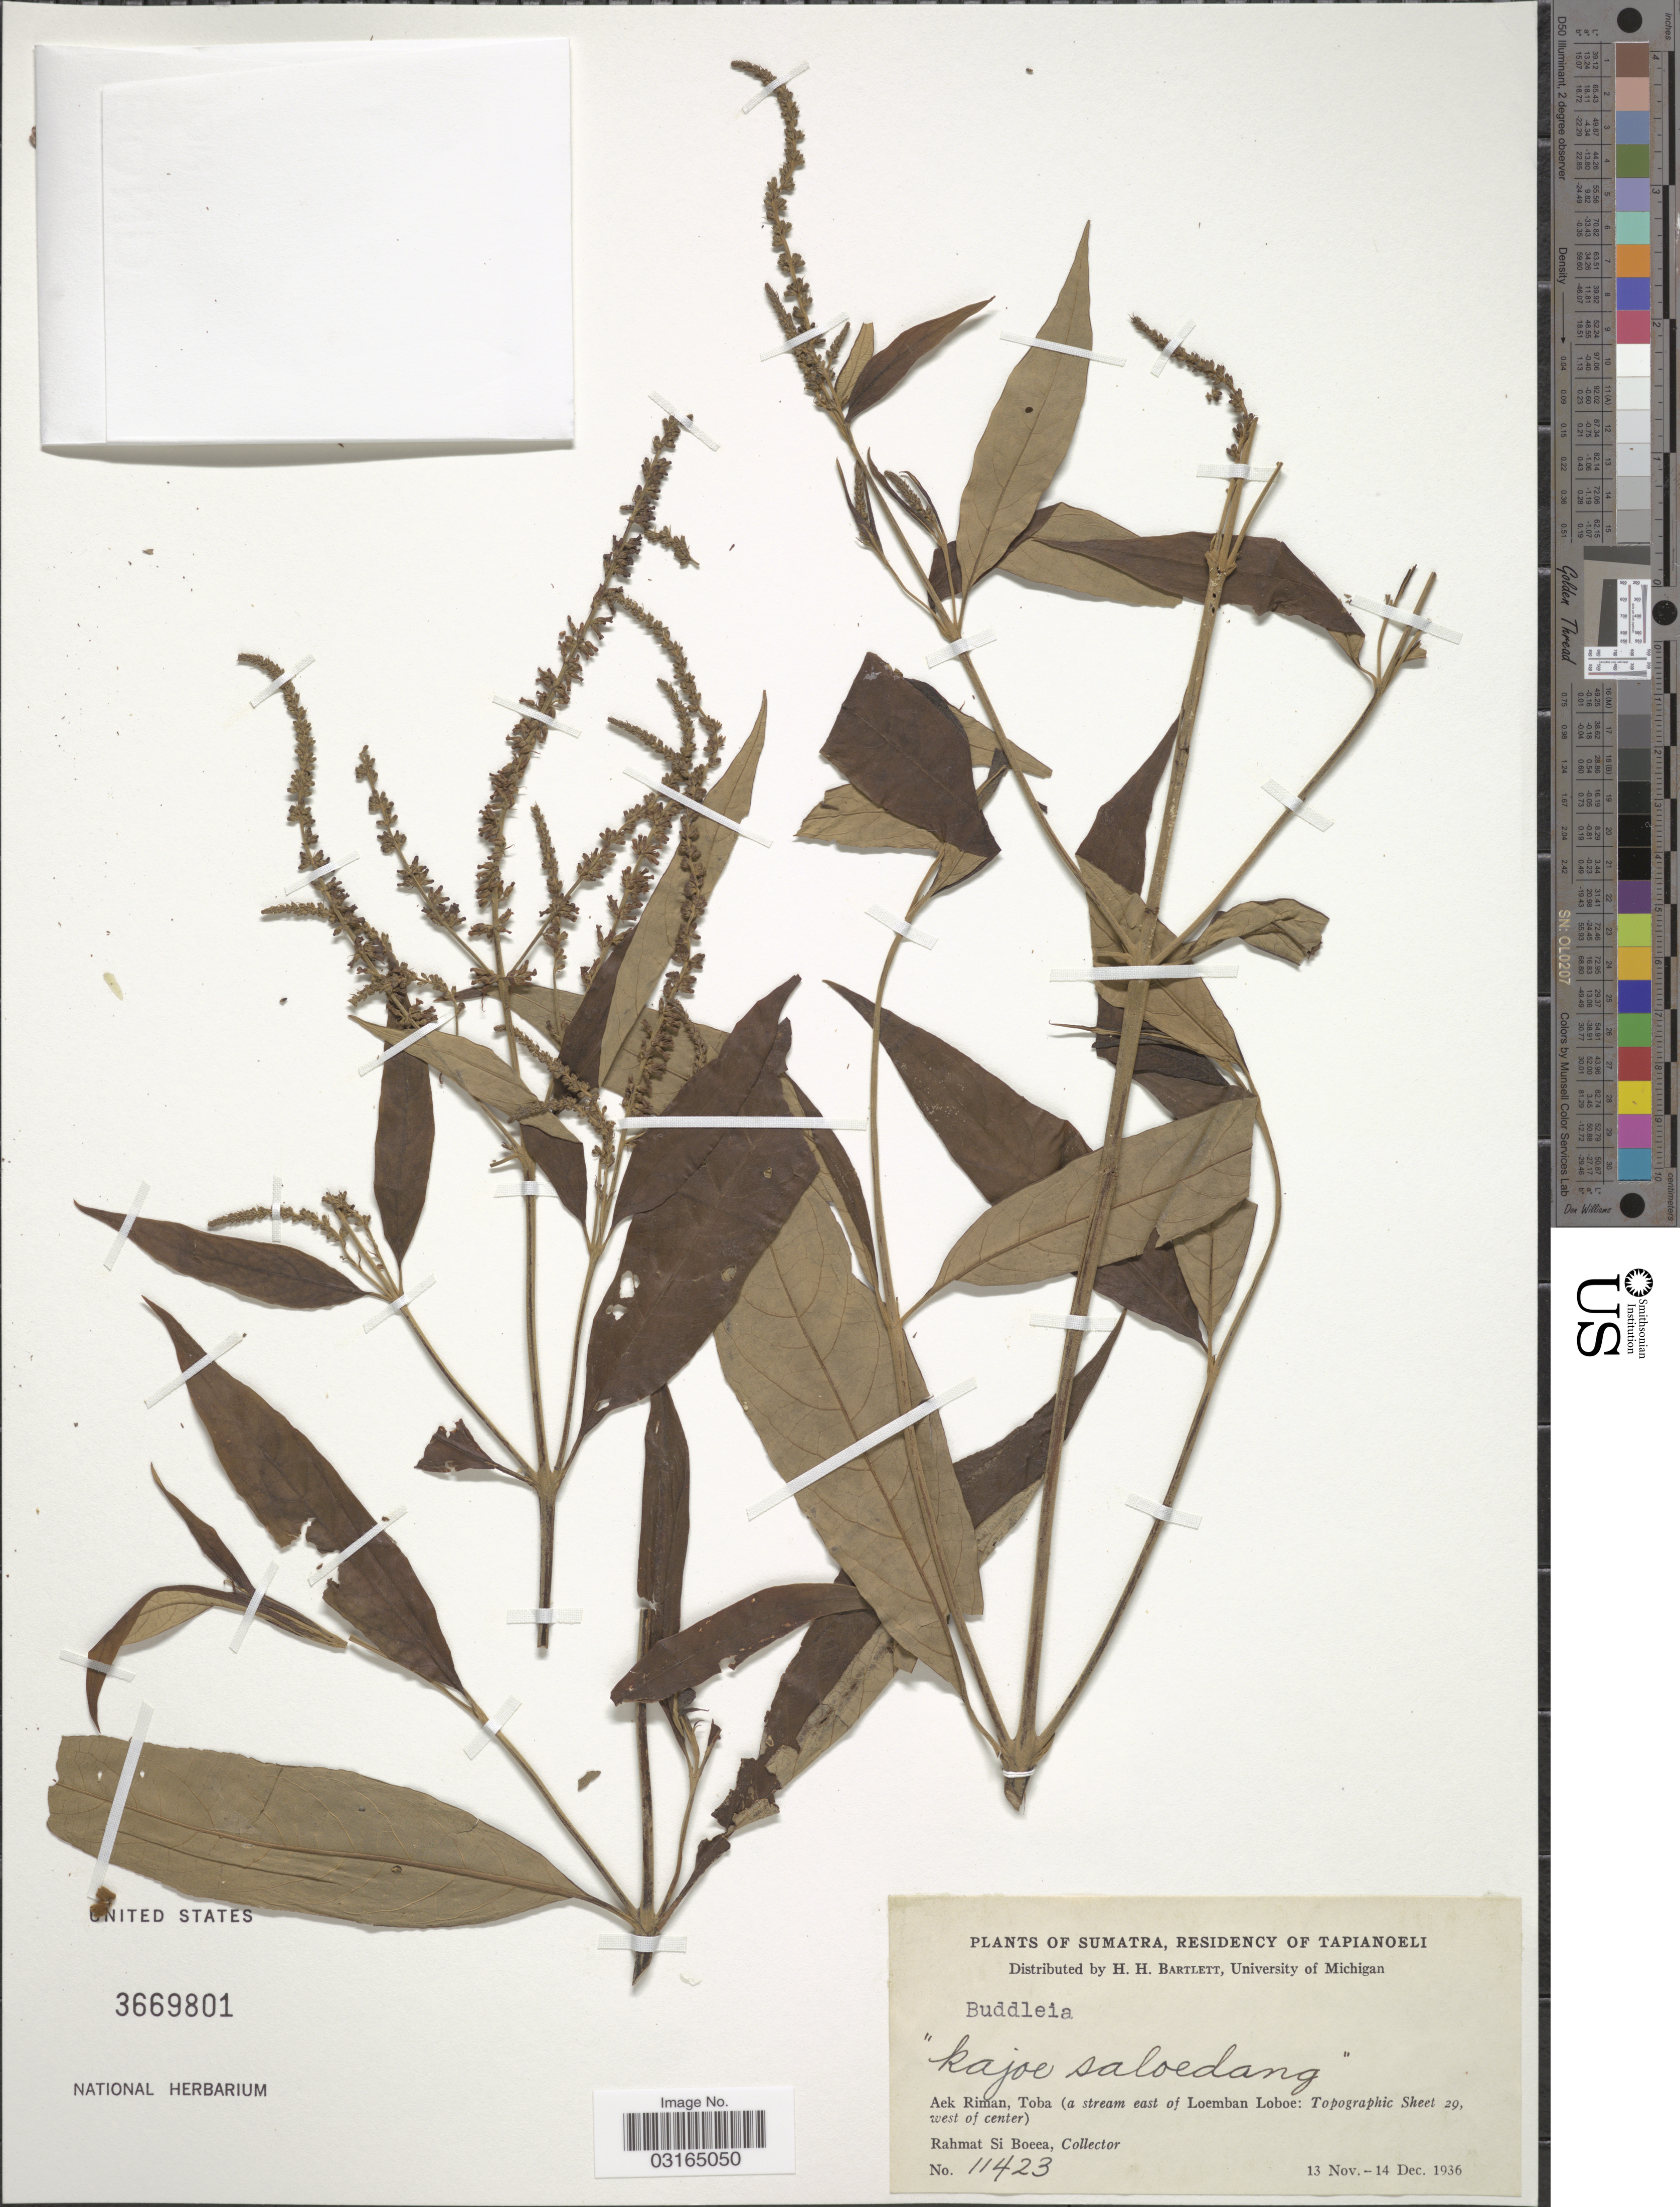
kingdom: Plantae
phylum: Tracheophyta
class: Magnoliopsida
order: Lamiales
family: Scrophulariaceae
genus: Buddleja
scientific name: Buddleja sp.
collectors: Rahmat Si Boeea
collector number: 11423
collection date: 1936-11-13/1936-12-14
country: Indonesia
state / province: Sumatra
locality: Residency of Tapianoeli. Aek Riman, Toba (a stream east of Loemban Loboe: Topographic Sheet 29, west of center).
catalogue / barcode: US 3669801